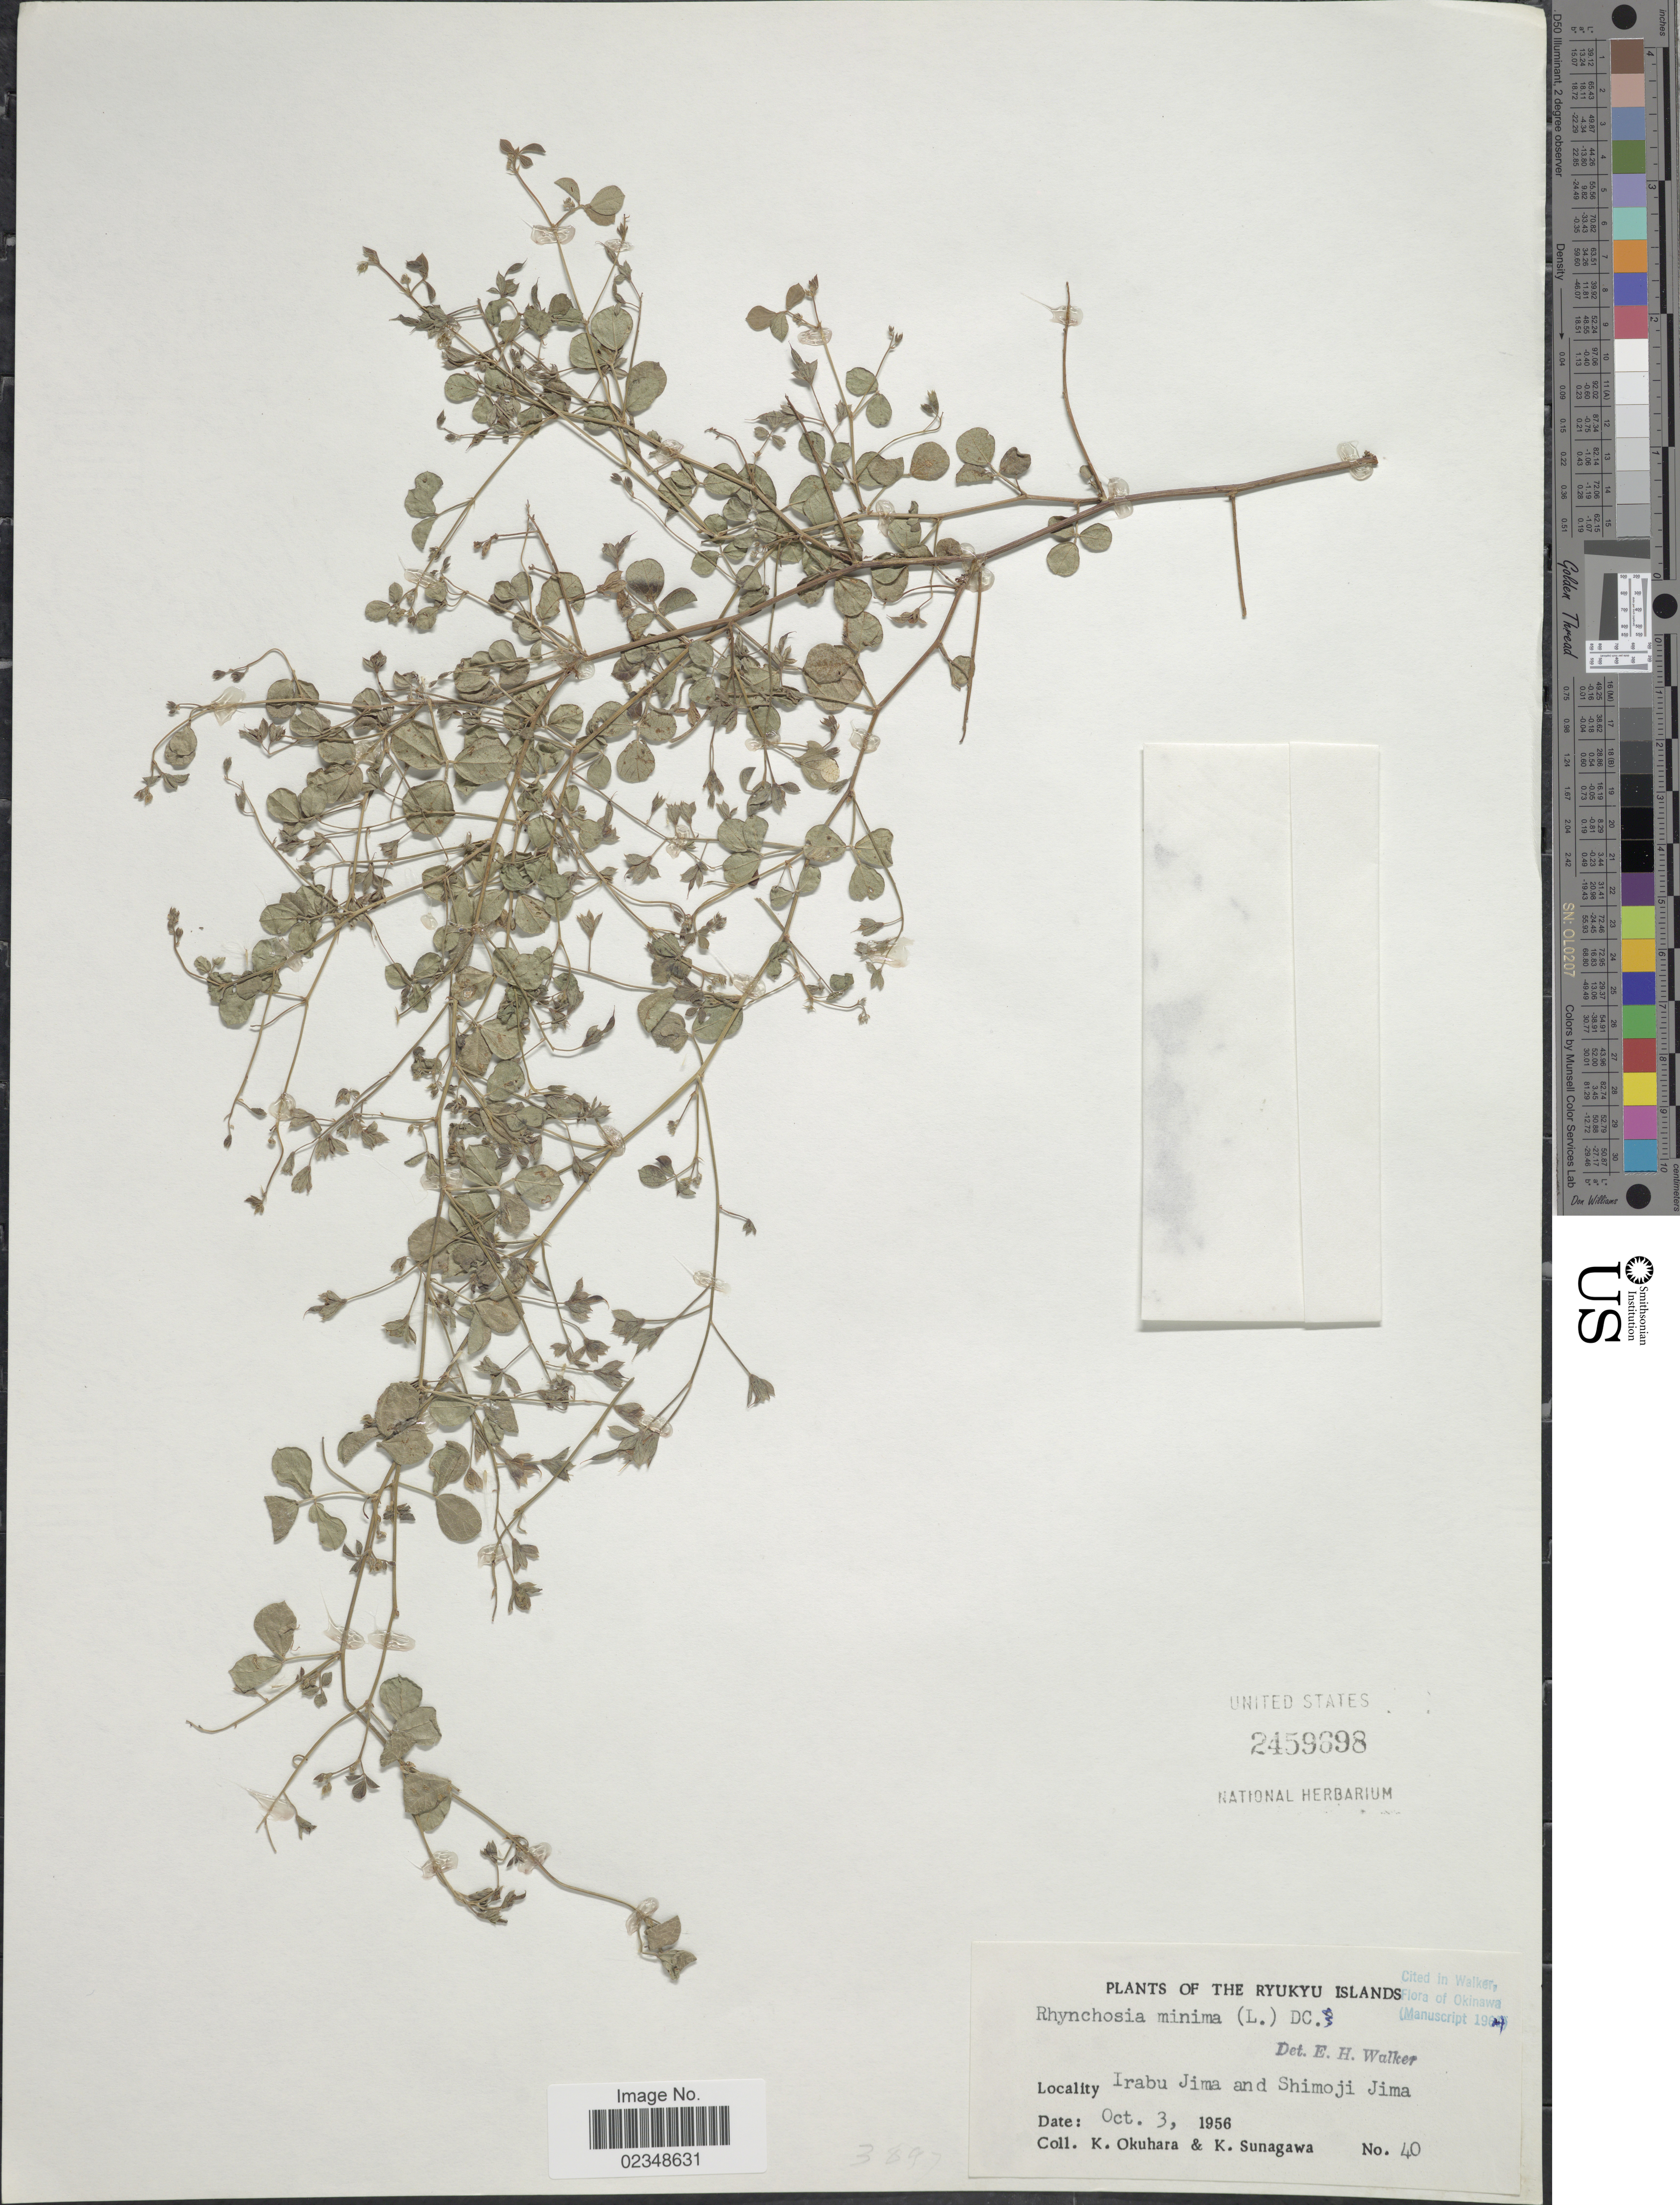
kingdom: Plantae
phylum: Tracheophyta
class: Magnoliopsida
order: Fabales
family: Fabaceae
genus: Rhynchosia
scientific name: Rhynchosia minima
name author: (L.) DC.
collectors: K. Okuhara & K. Sunagawa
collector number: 40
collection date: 1956-10-03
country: Japan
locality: The Ryukyu Islands, Irabu Jima and Shimoji Jima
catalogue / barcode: US 2459698